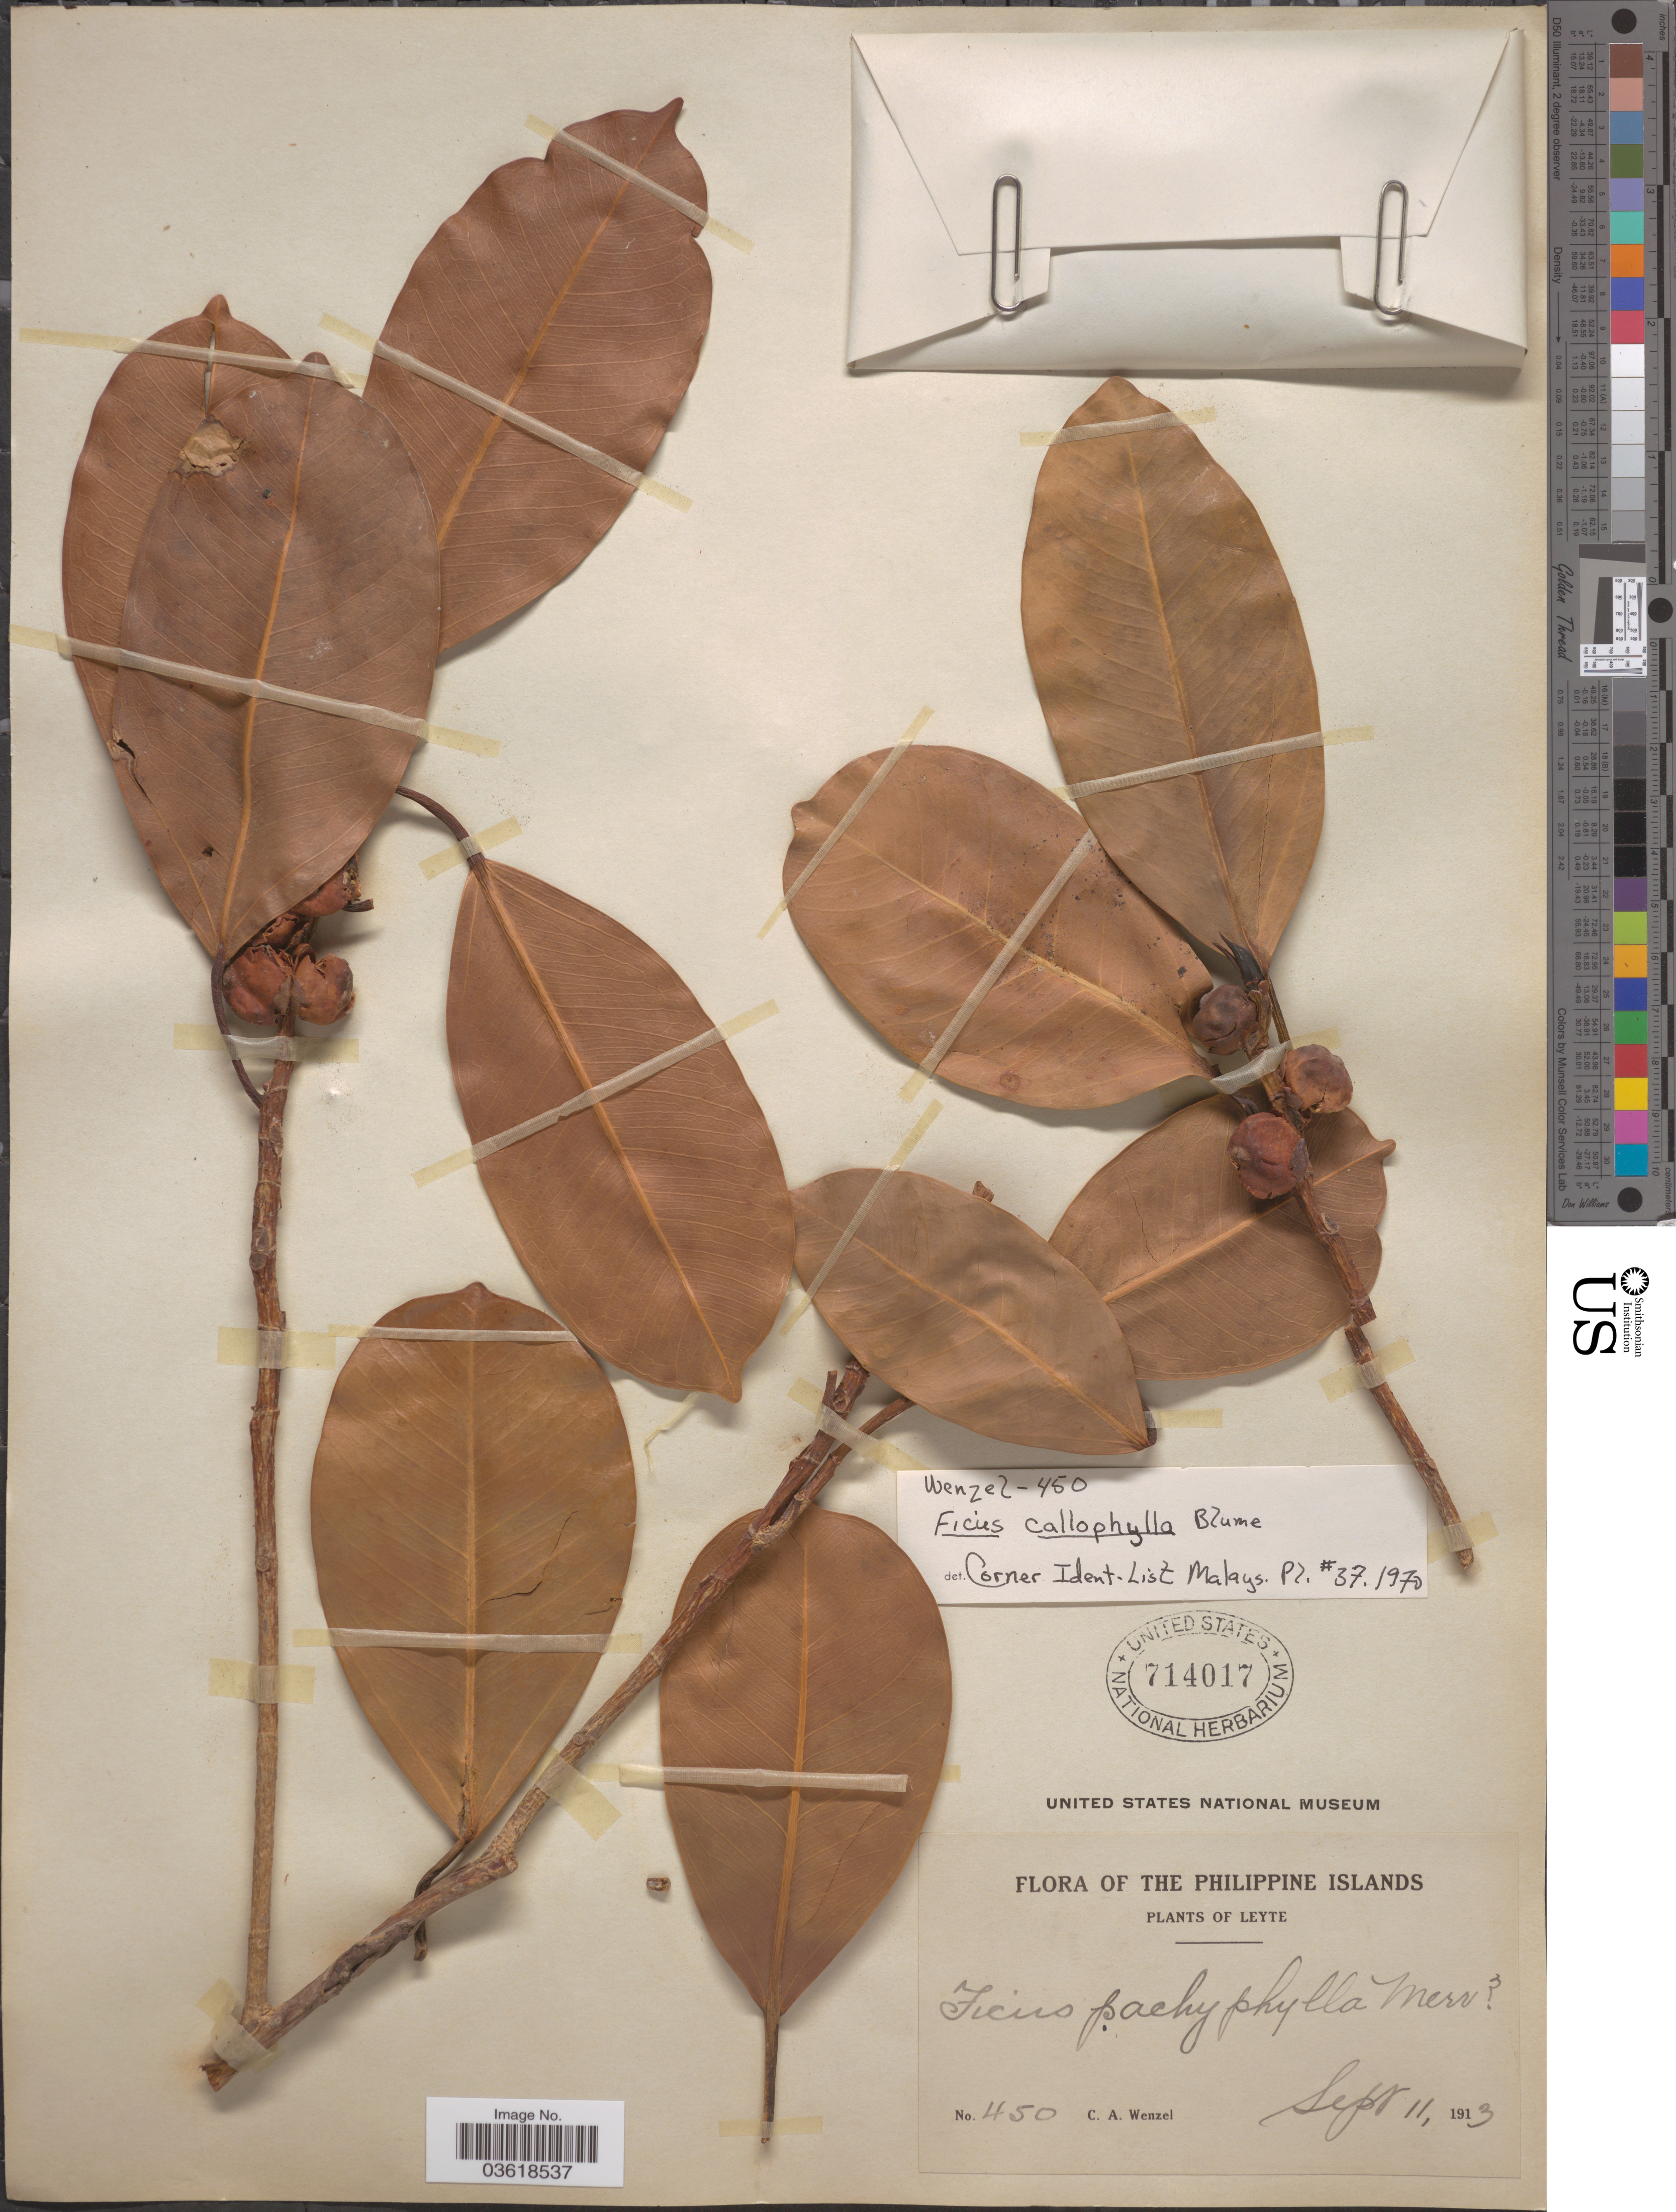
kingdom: Plantae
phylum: Tracheophyta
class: Magnoliopsida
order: Rosales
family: Moraceae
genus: Ficus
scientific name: Ficus callophylla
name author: Blume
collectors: C. Wenzel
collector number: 450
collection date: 1913-09-11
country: Philippines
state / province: Eastern Visayas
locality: The Philippine Islands. Leyte.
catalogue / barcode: US 714017